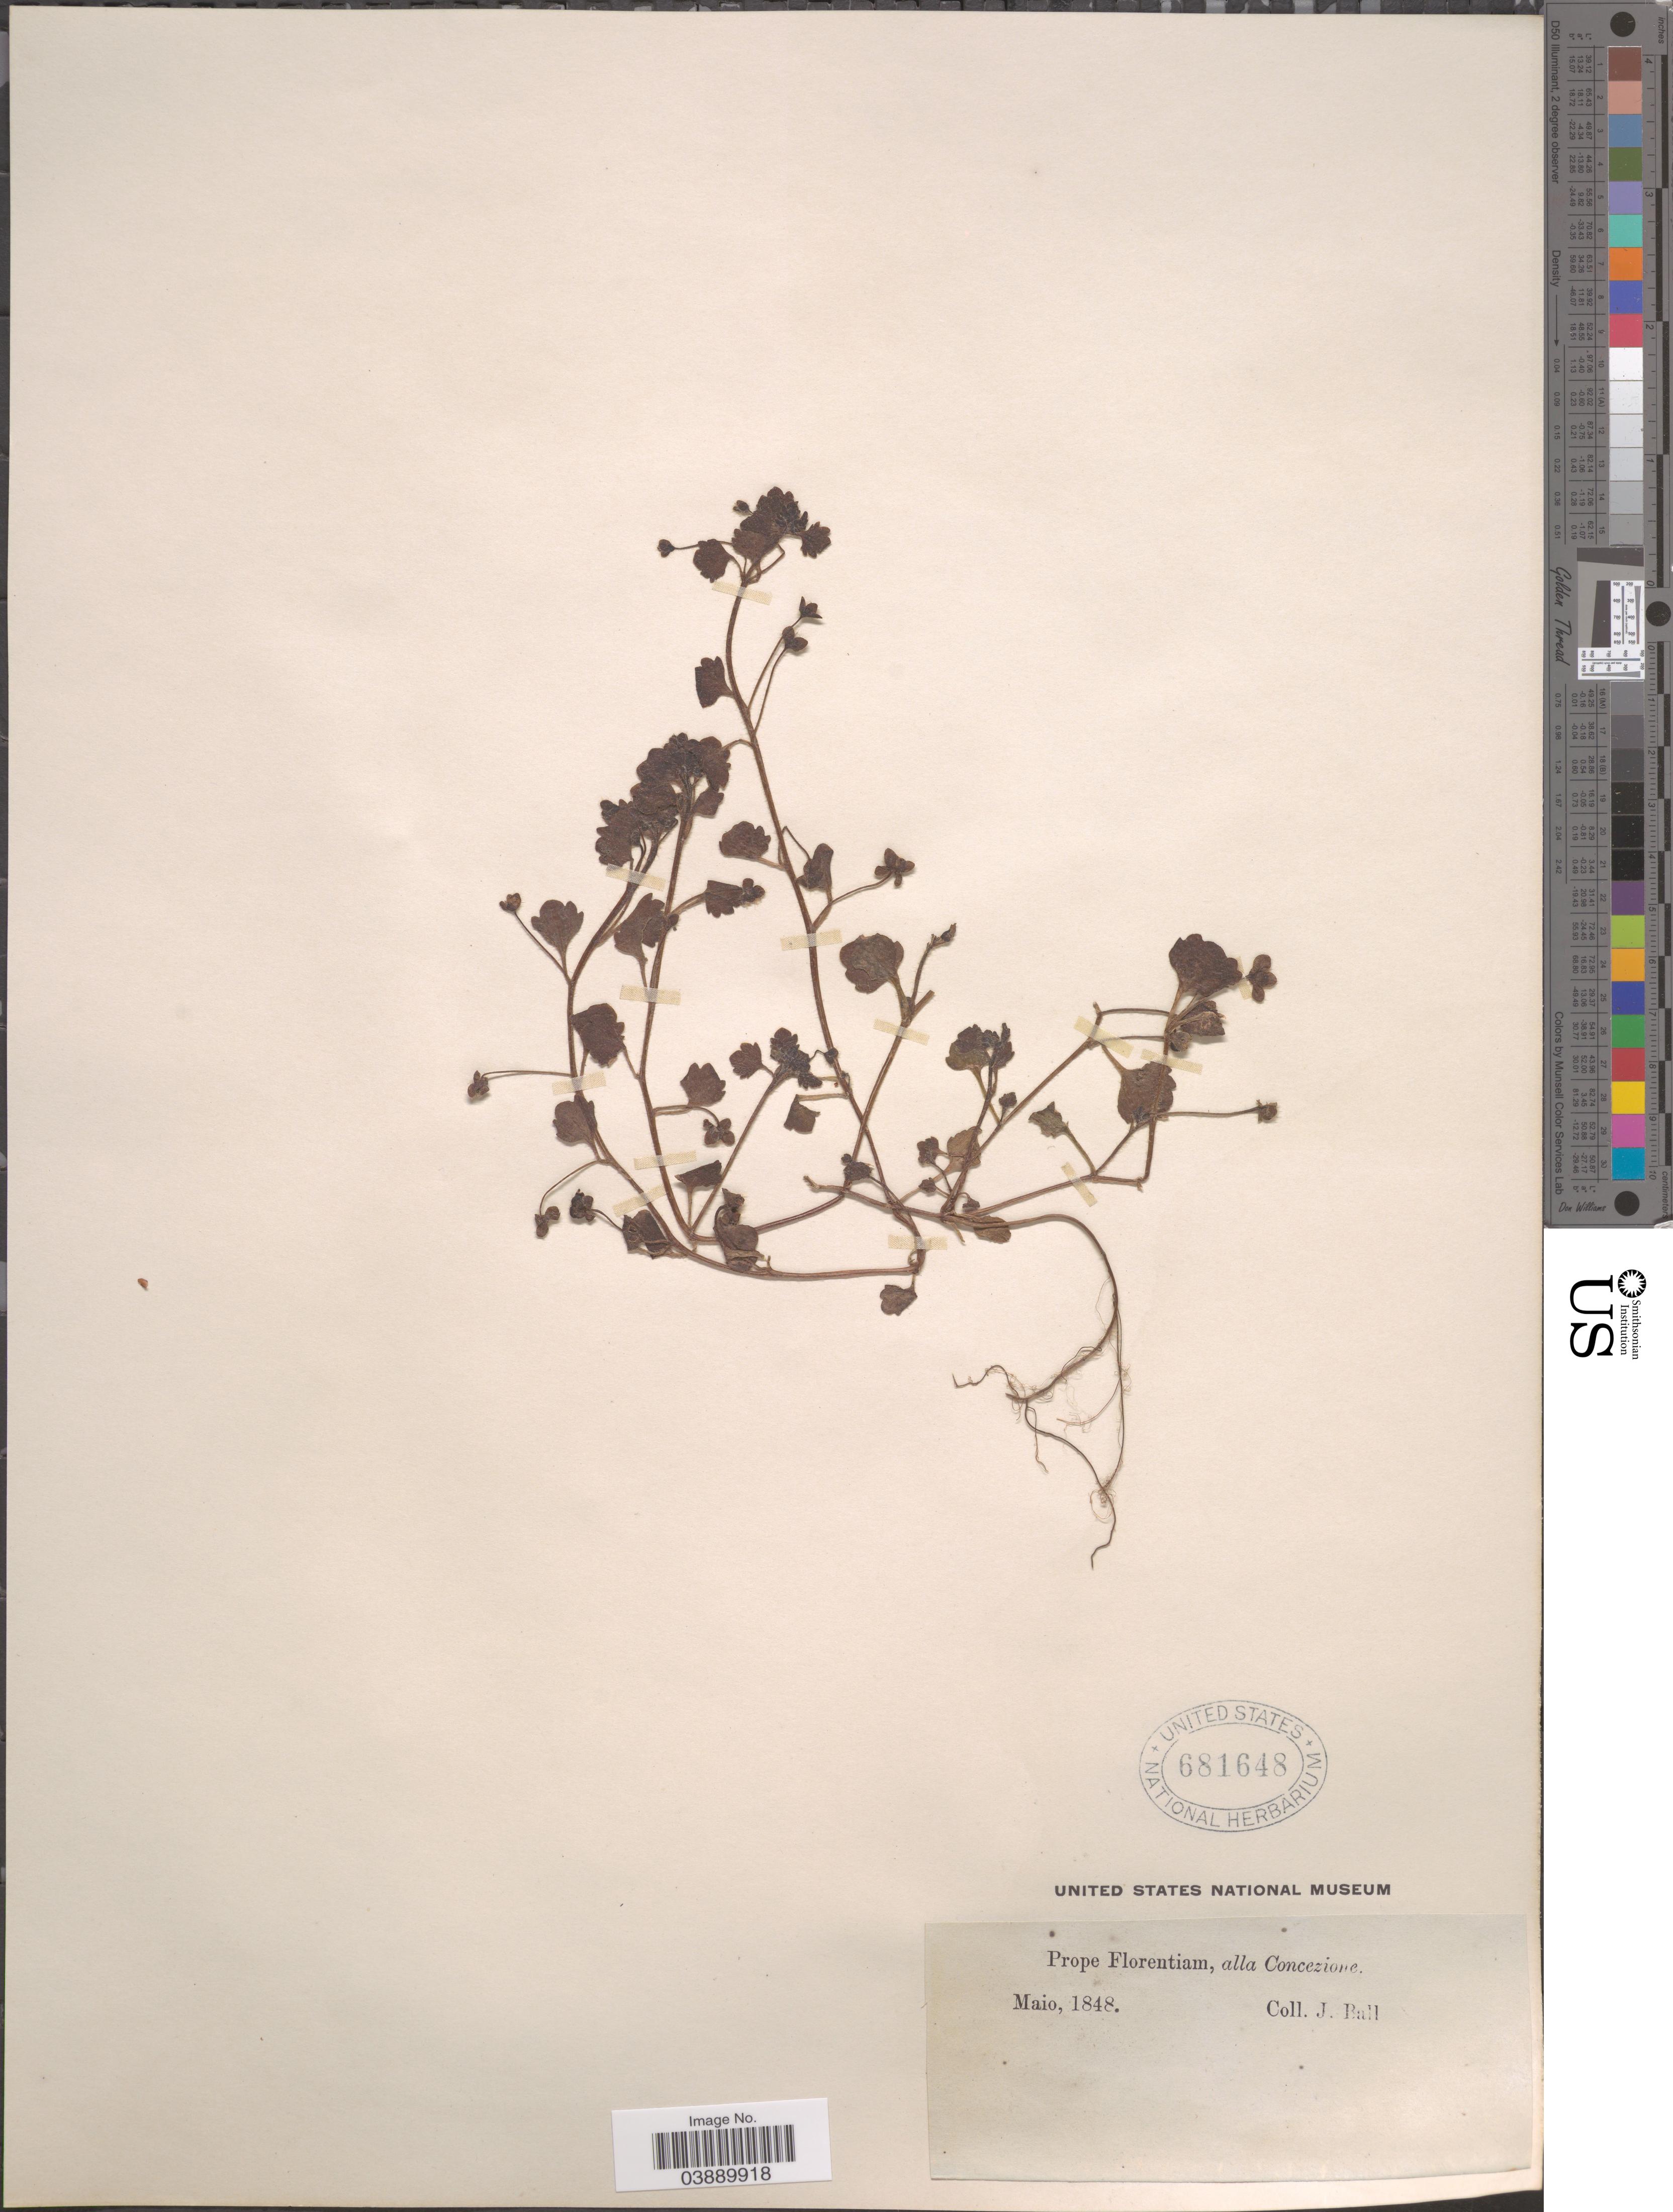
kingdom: Plantae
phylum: Tracheophyta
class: Magnoliopsida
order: Lamiales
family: Plantaginaceae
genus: Veronica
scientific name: Veronica cymbalaria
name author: M. Bodard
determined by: Albach, Dirk C.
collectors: J. Ball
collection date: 1848-05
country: Italy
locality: Prope Florentiam, alla Concezione.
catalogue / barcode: US 681648